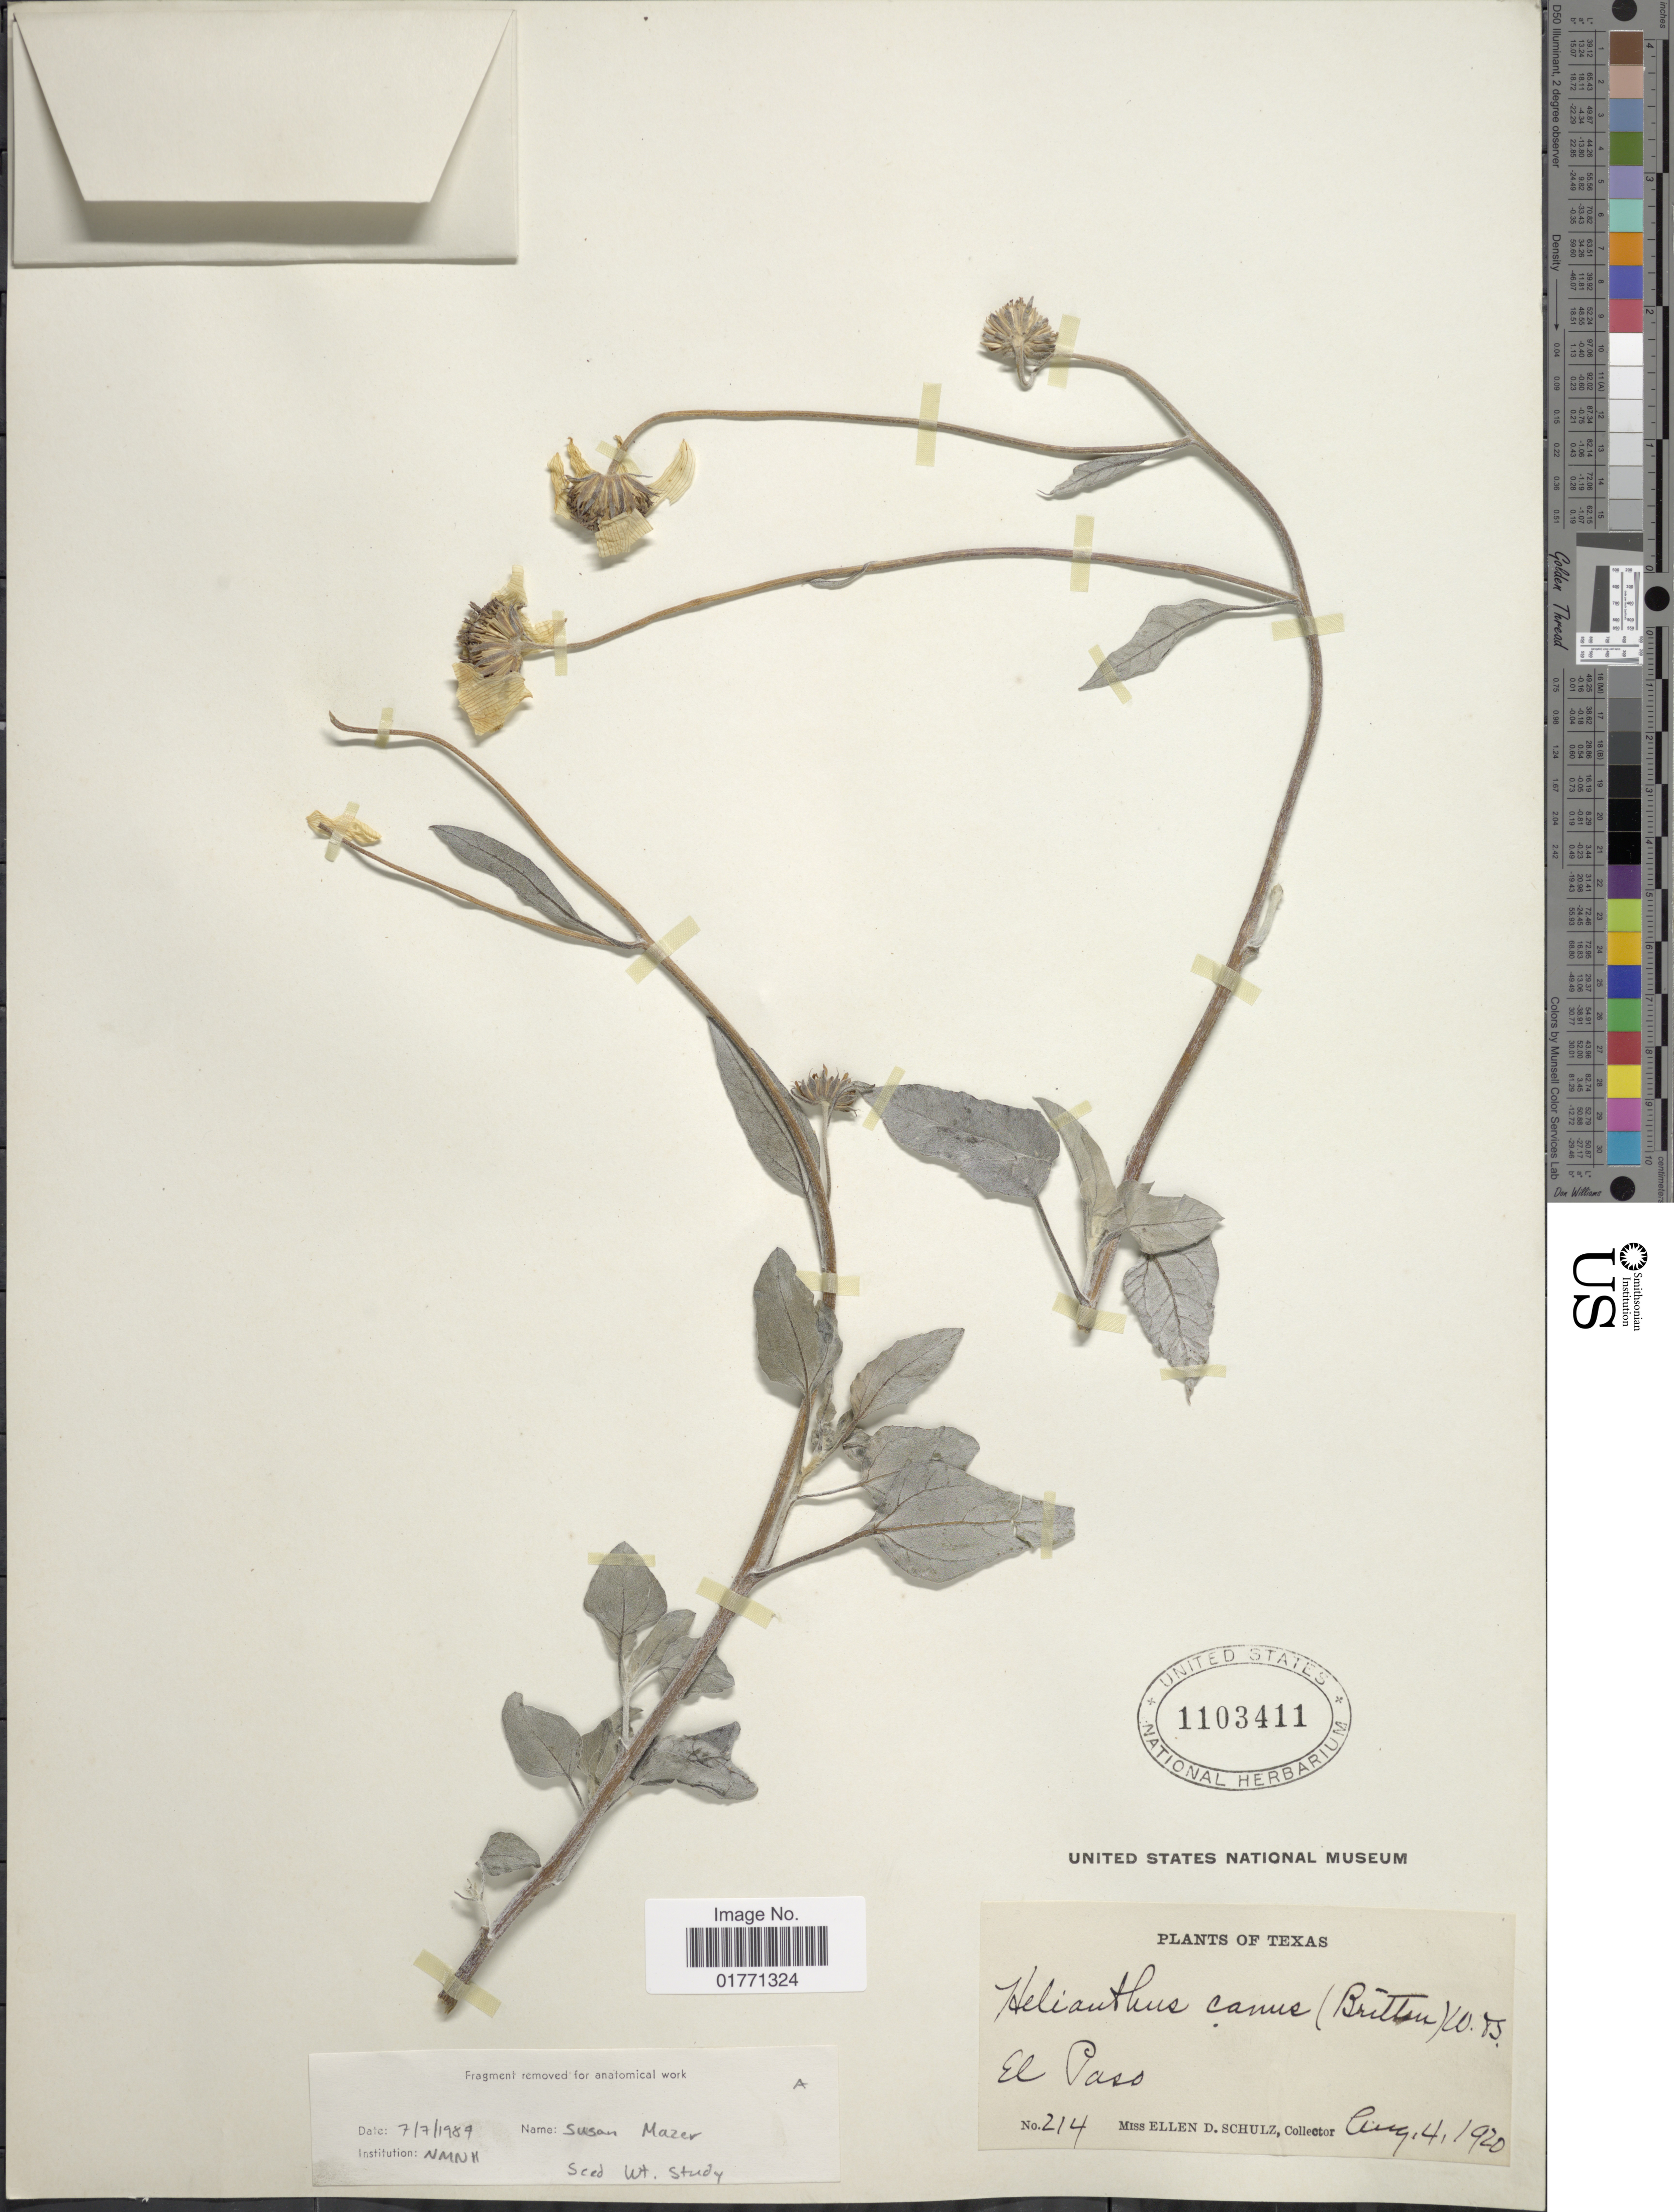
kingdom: Plantae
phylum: Tracheophyta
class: Magnoliopsida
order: Asterales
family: Asteraceae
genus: Helianthus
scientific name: Helianthus petiolaris var. canescens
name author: Nutt.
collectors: E. Schultz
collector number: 214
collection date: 1920-08-04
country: United States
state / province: Texas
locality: El Paso.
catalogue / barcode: US 1103411